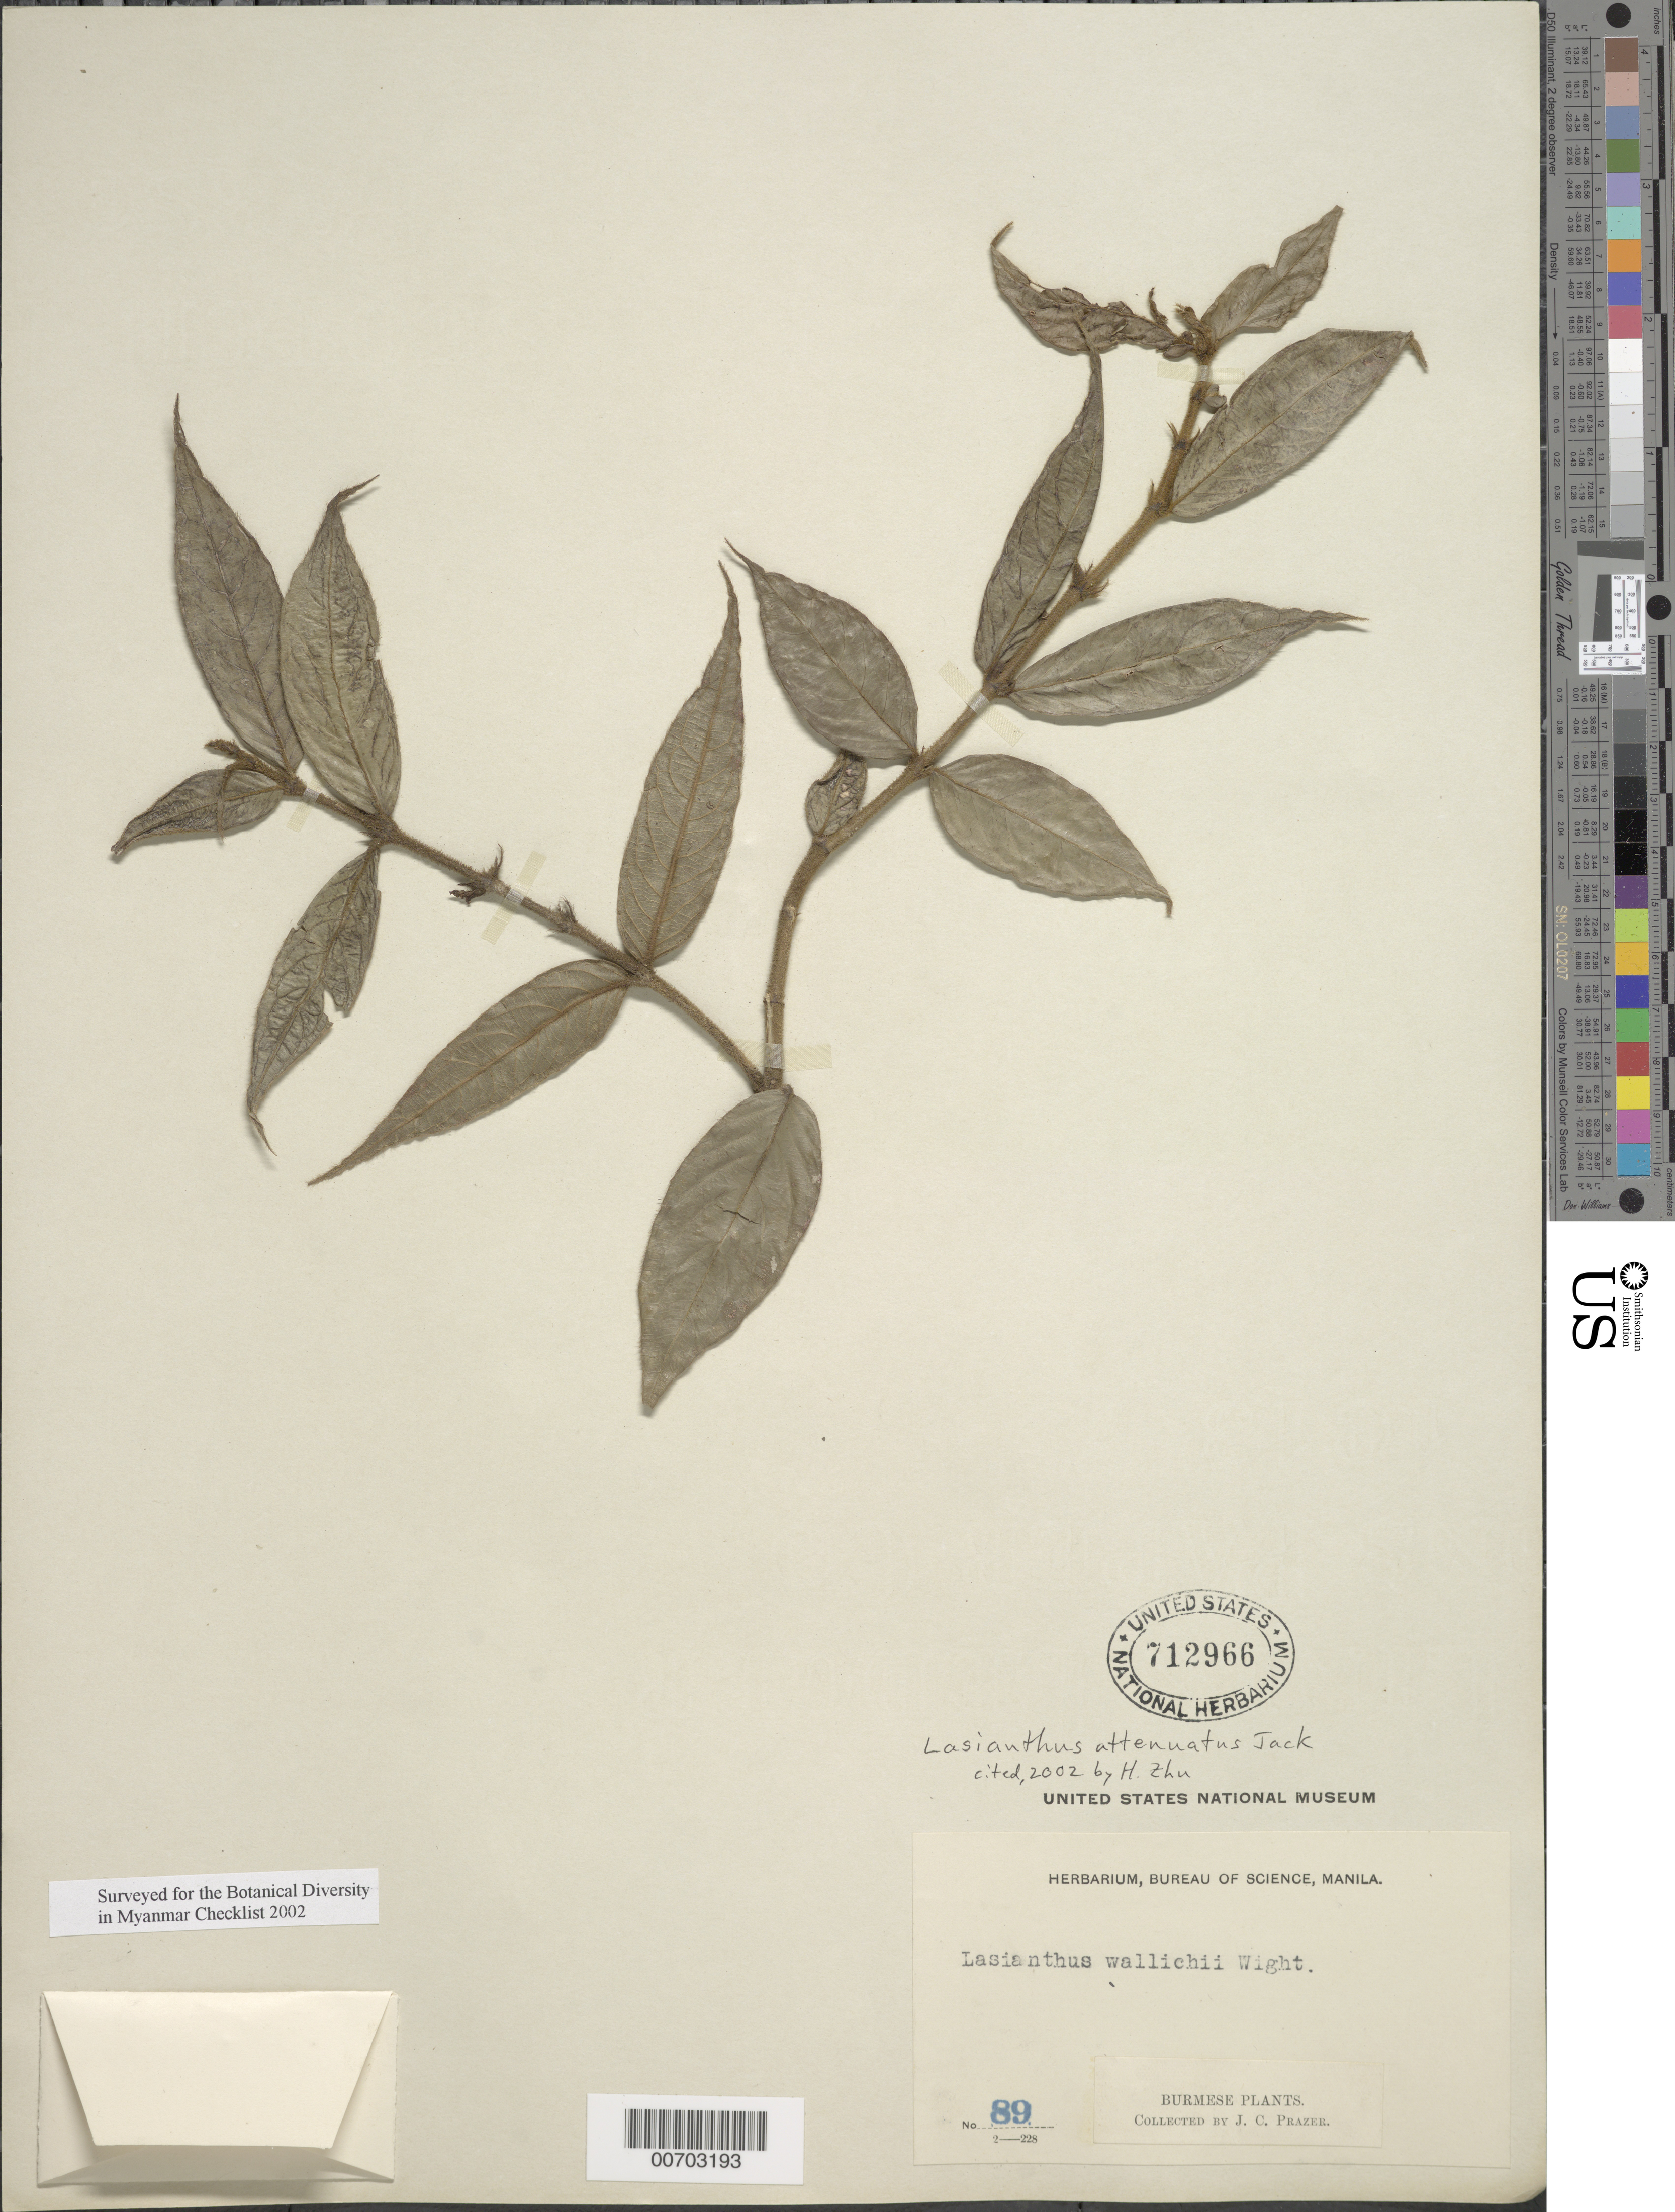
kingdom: Plantae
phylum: Tracheophyta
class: Magnoliopsida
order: Gentianales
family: Rubiaceae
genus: Lasianthus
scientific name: Lasianthus attenuatus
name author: Jack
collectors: J. Prazer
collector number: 89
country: Myanmar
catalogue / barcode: US 712966